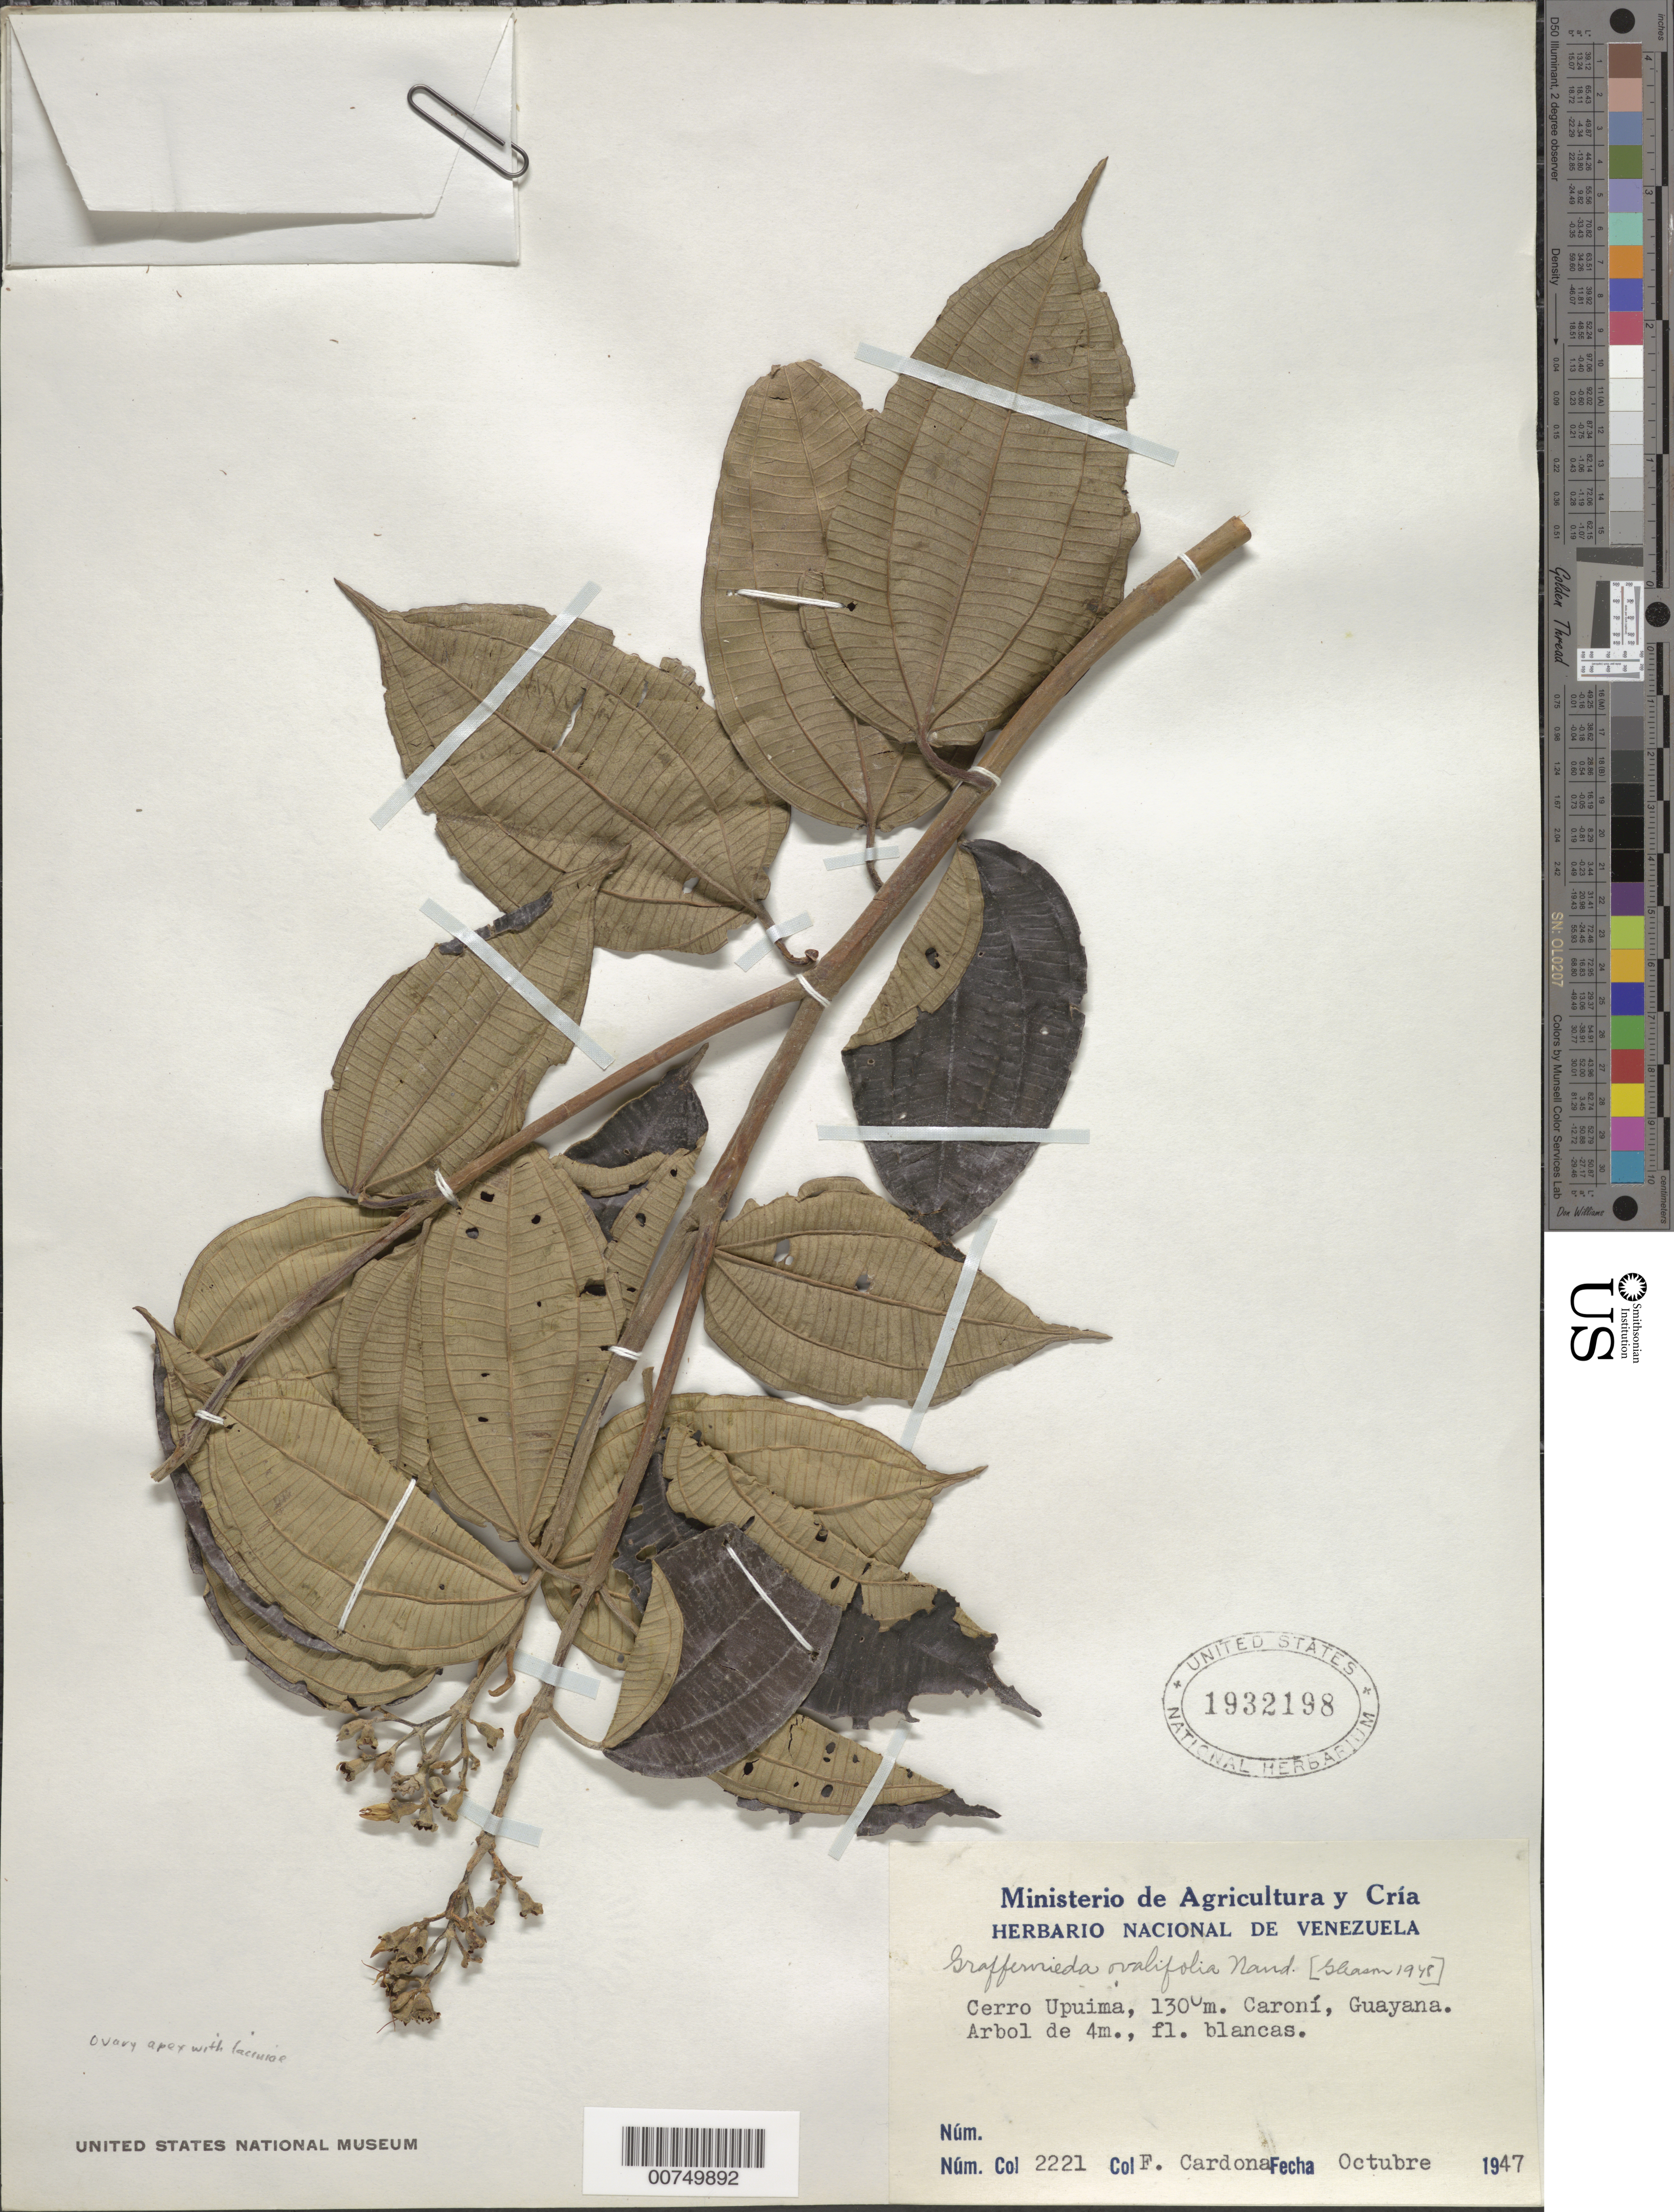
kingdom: Plantae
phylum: Tracheophyta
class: Magnoliopsida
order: Myrtales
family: Melastomataceae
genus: Graffenrieda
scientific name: Graffenrieda ovalifolia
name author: Naudin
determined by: Gleason, H. A.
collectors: F. Cardona Puig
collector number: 2221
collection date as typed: Oct-47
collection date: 1947-10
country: Venezuela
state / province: Bolívar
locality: Caroní y Ikabarú valles, Guayana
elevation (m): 1300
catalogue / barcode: US 1932198